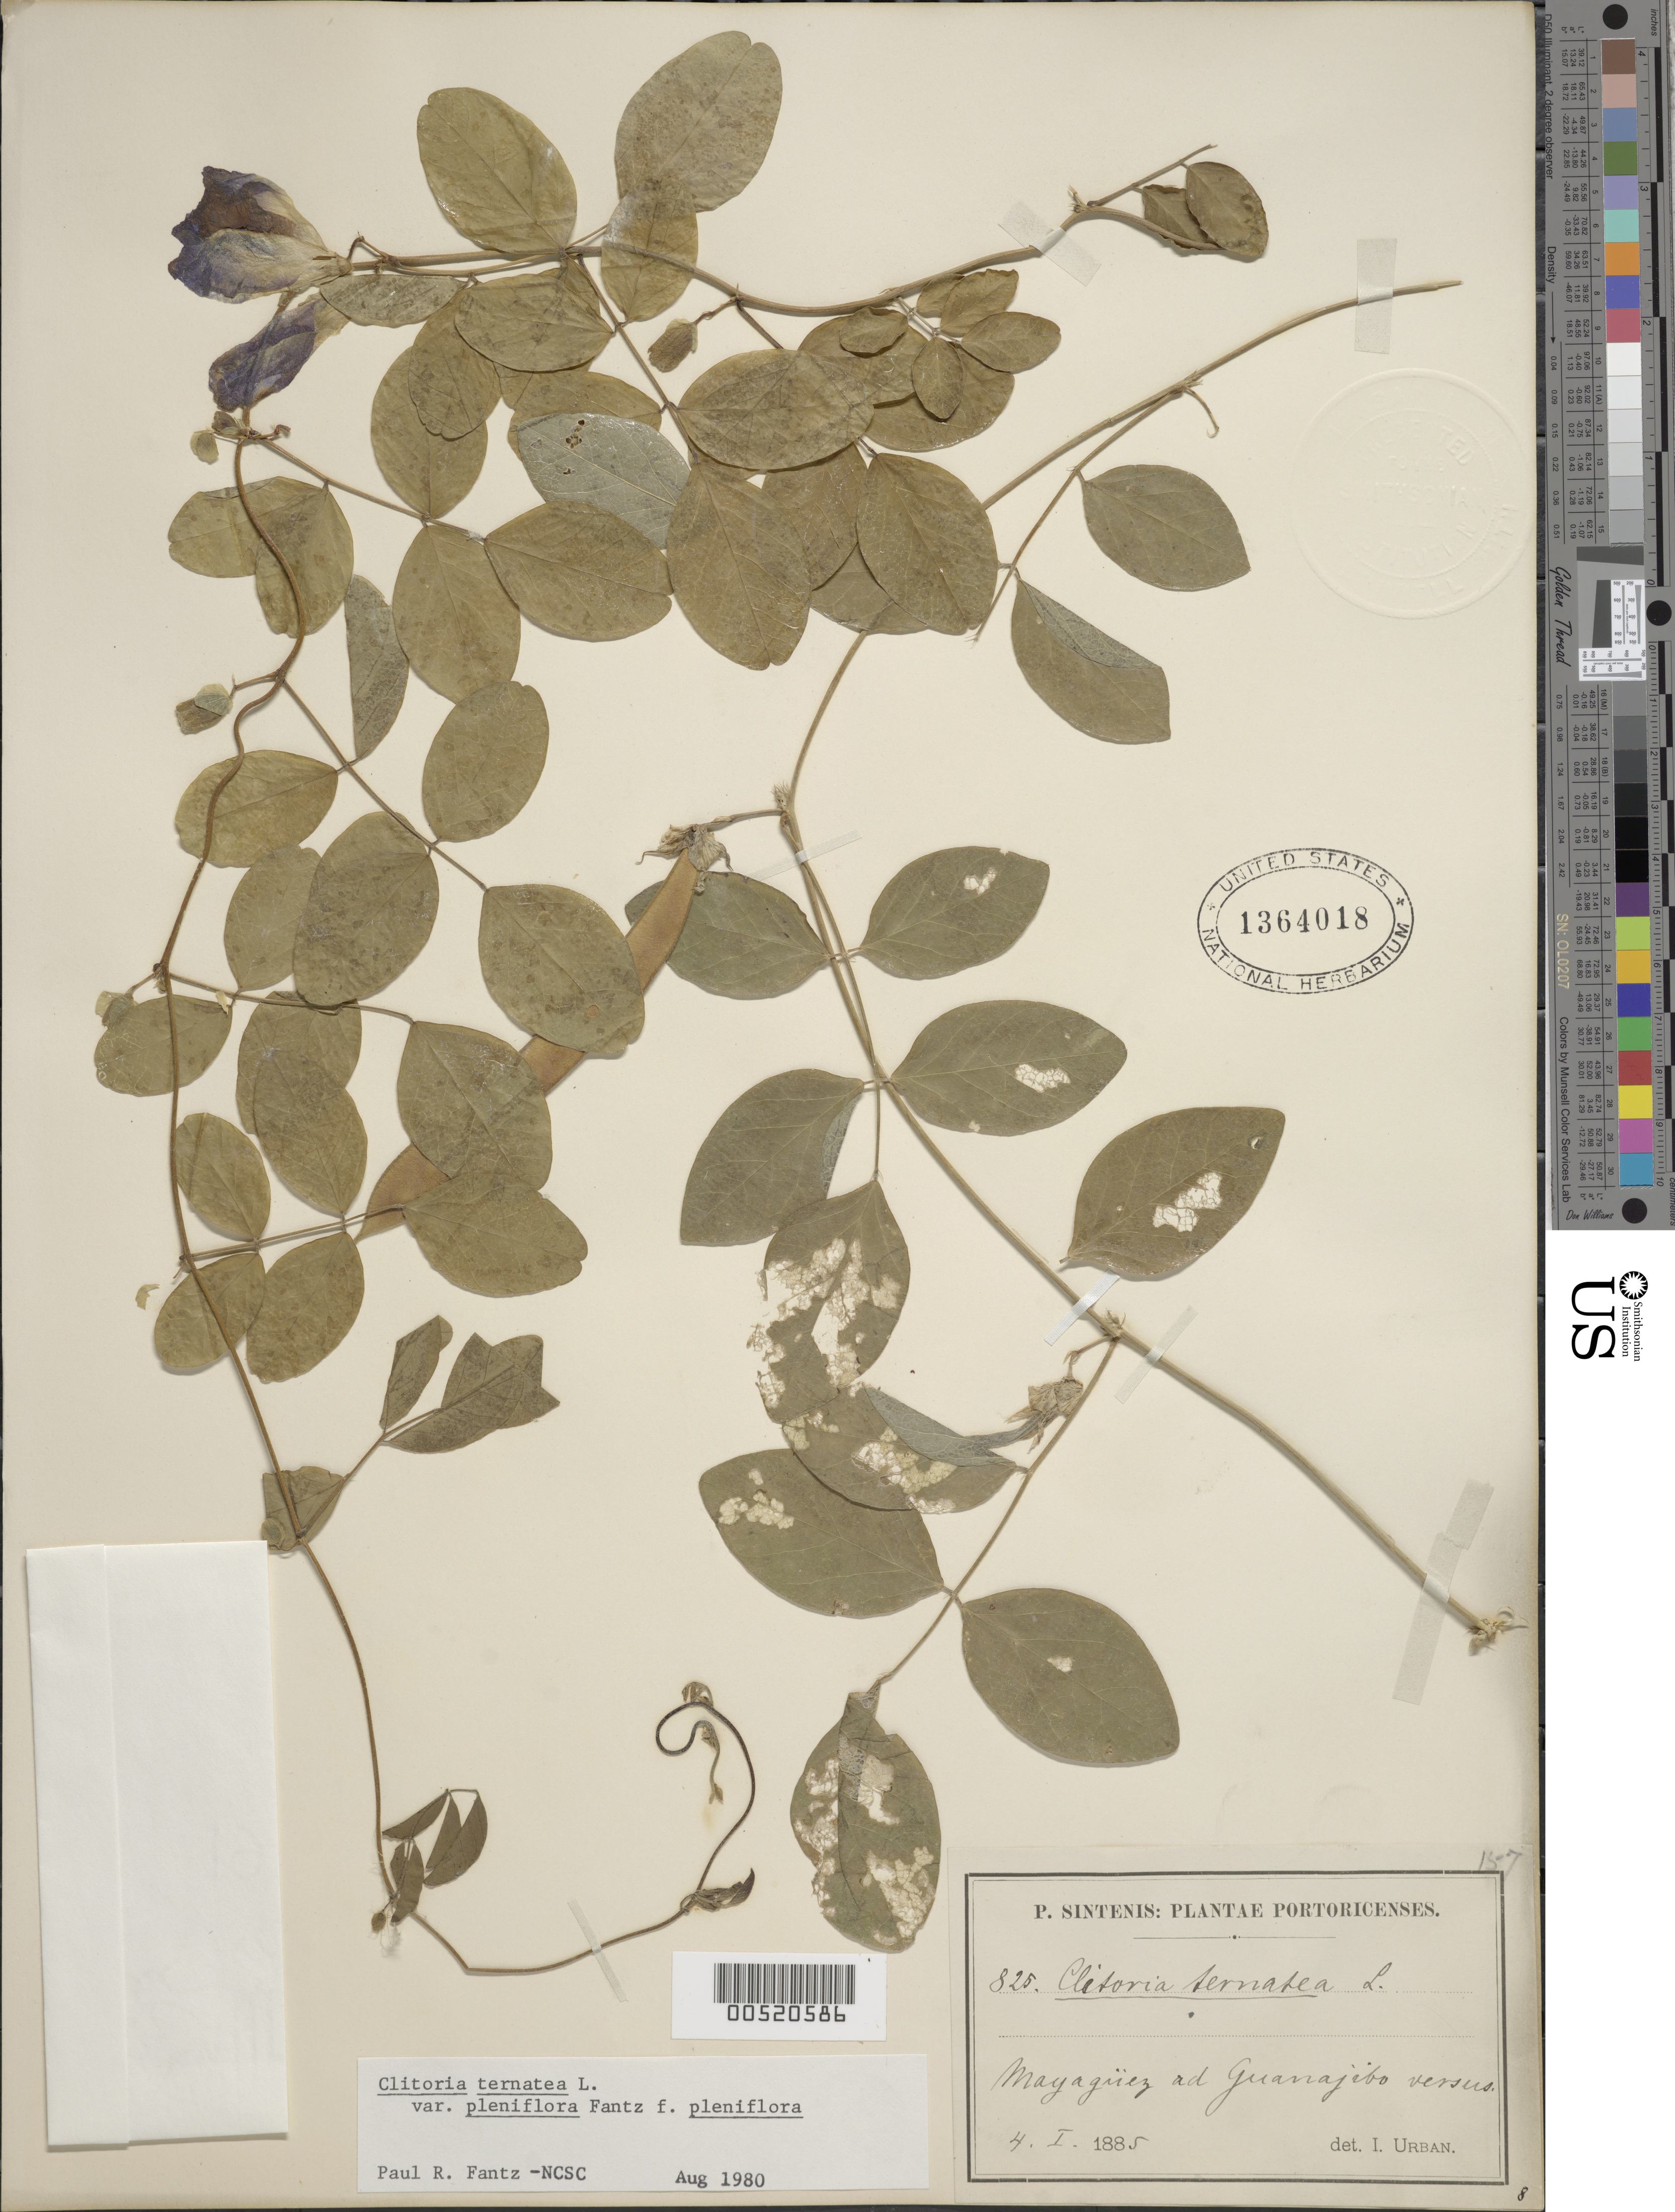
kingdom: Plantae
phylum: Tracheophyta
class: Magnoliopsida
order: Fabales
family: Fabaceae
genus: Clitoria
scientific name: Clitoria ternatea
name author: L.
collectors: P. Sintenis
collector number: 825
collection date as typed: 04 Jan 1885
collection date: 1885-01-04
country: Puerto Rico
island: Greater Antilles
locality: Mayagüez ad Guanajibo versus.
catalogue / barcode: US 1364018